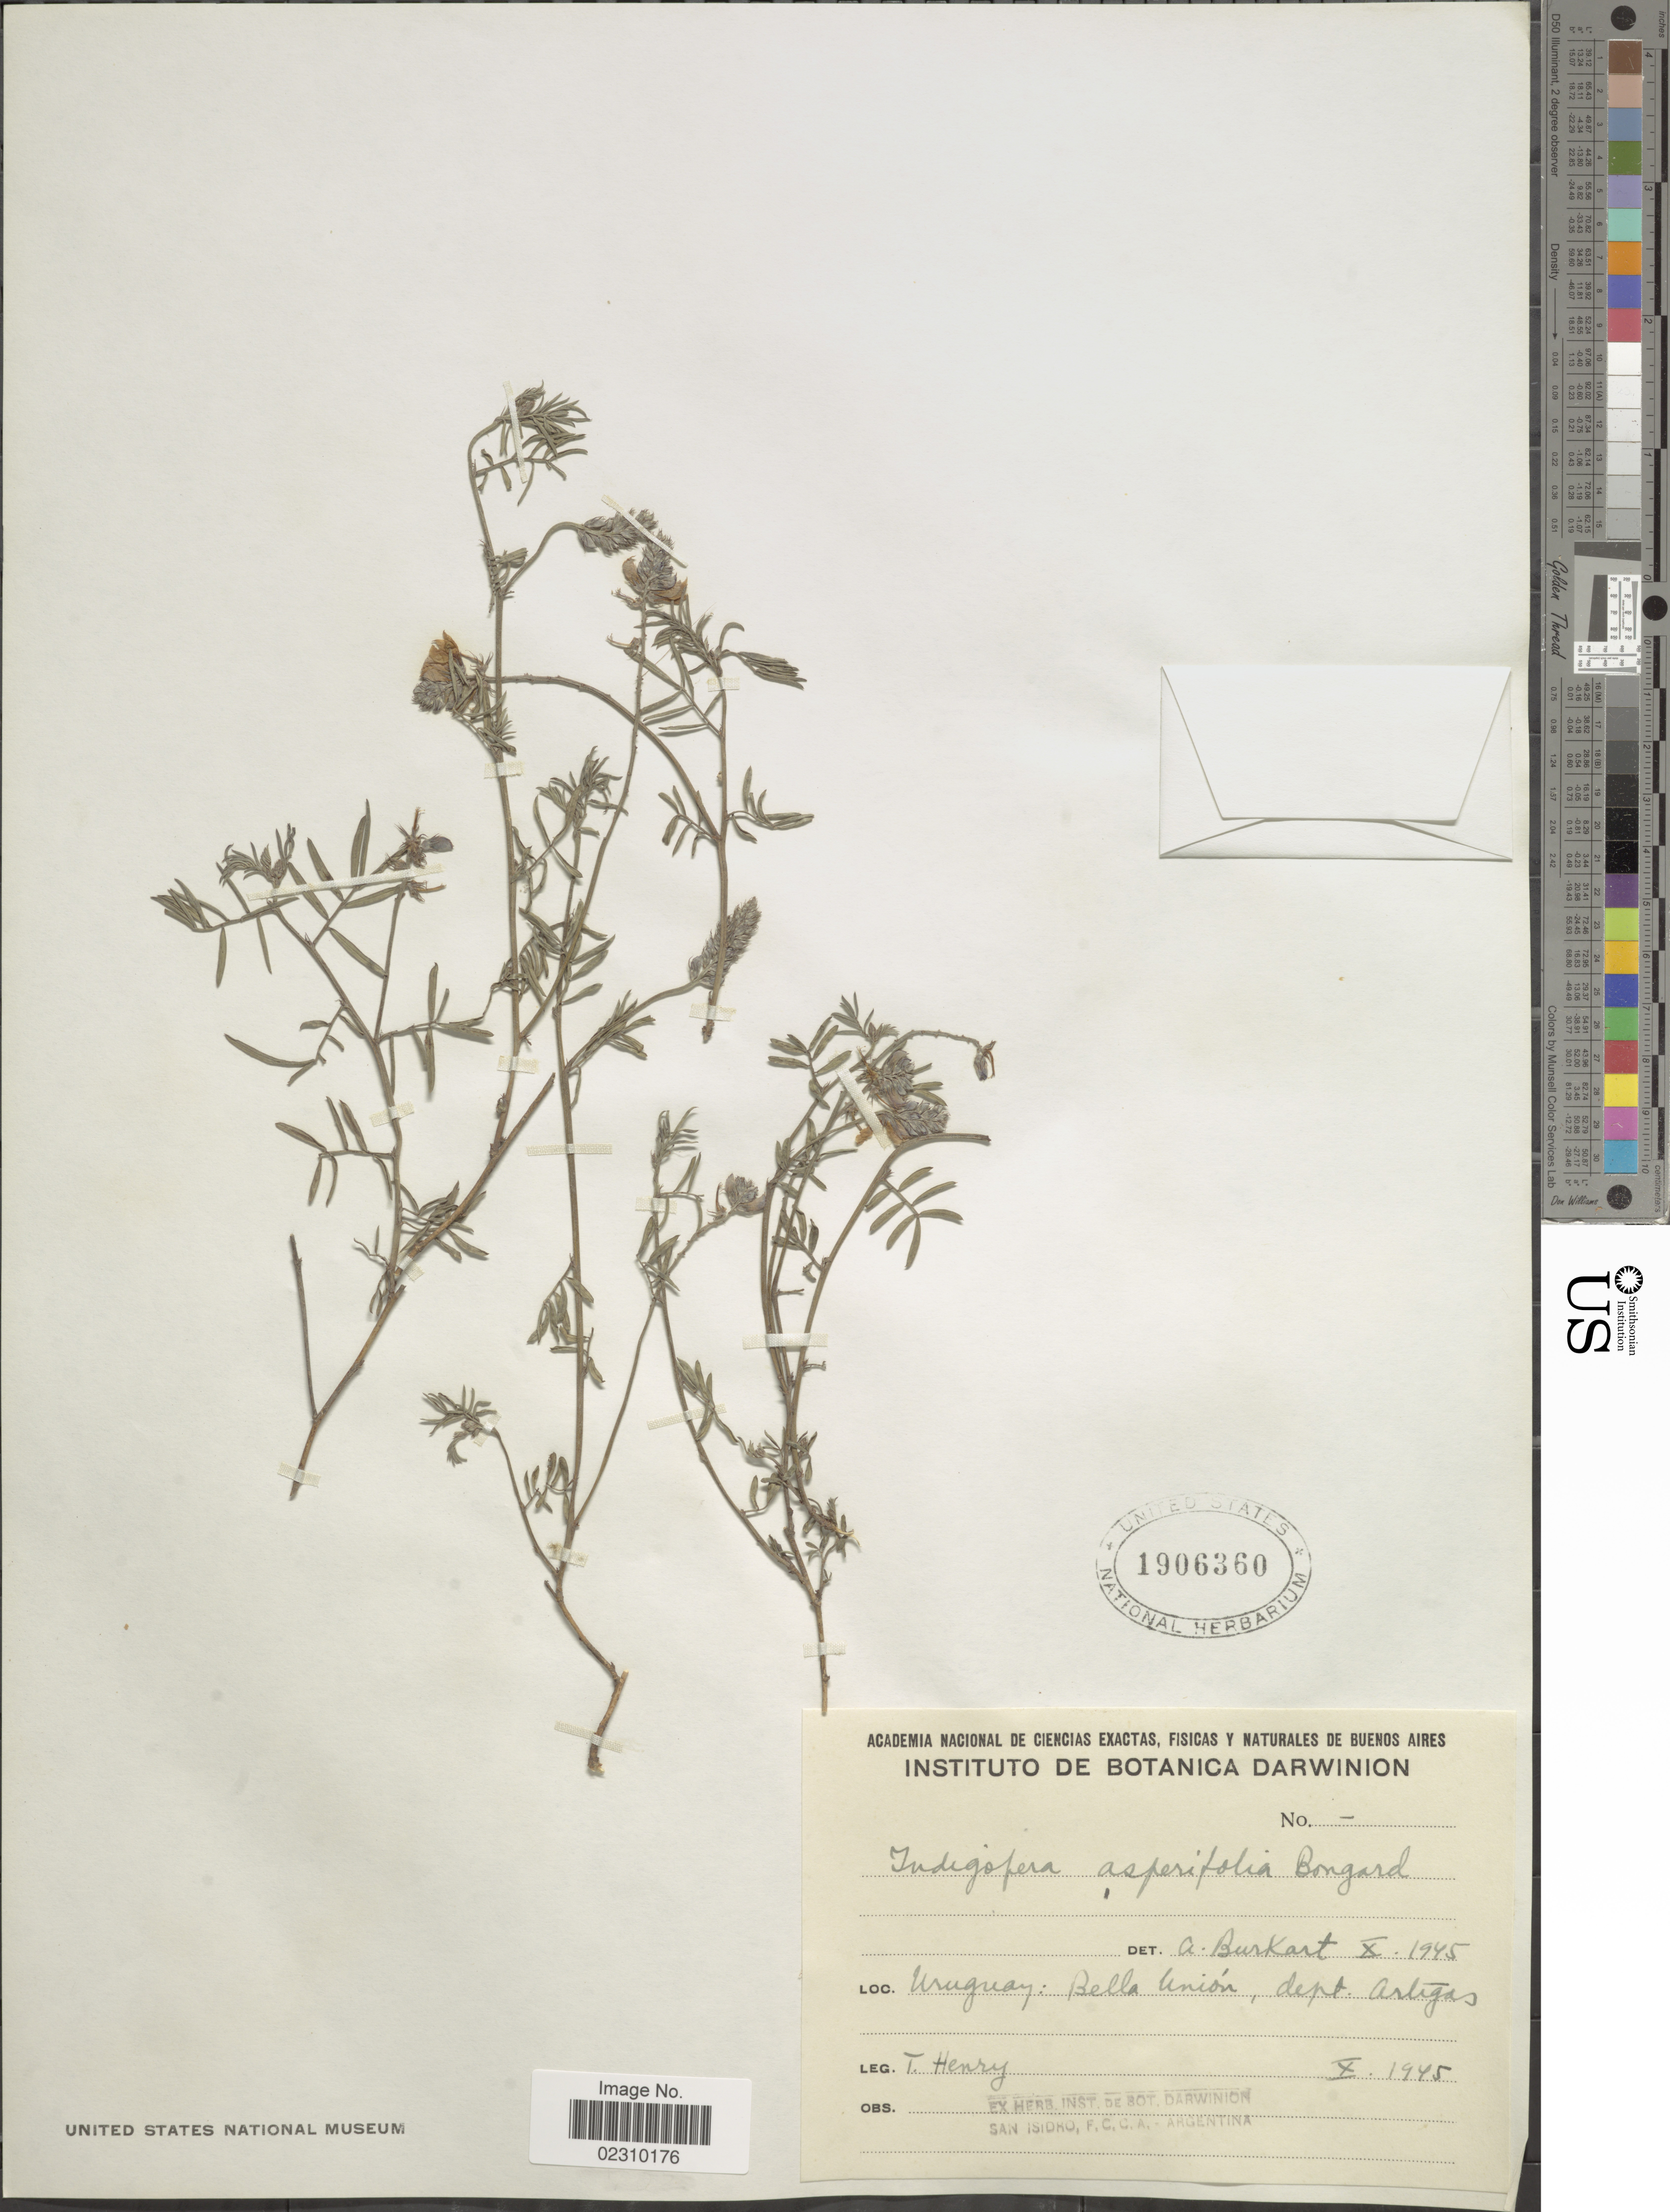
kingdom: Plantae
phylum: Tracheophyta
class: Magnoliopsida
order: Fabales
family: Fabaceae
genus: Indigofera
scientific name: Indigofera asperifolia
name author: Bong. ex Benth.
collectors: T. Henry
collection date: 1945-10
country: Uruguay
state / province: Artigas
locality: Uruguay: Bella Union, dept. Artigas.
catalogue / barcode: US 1906360